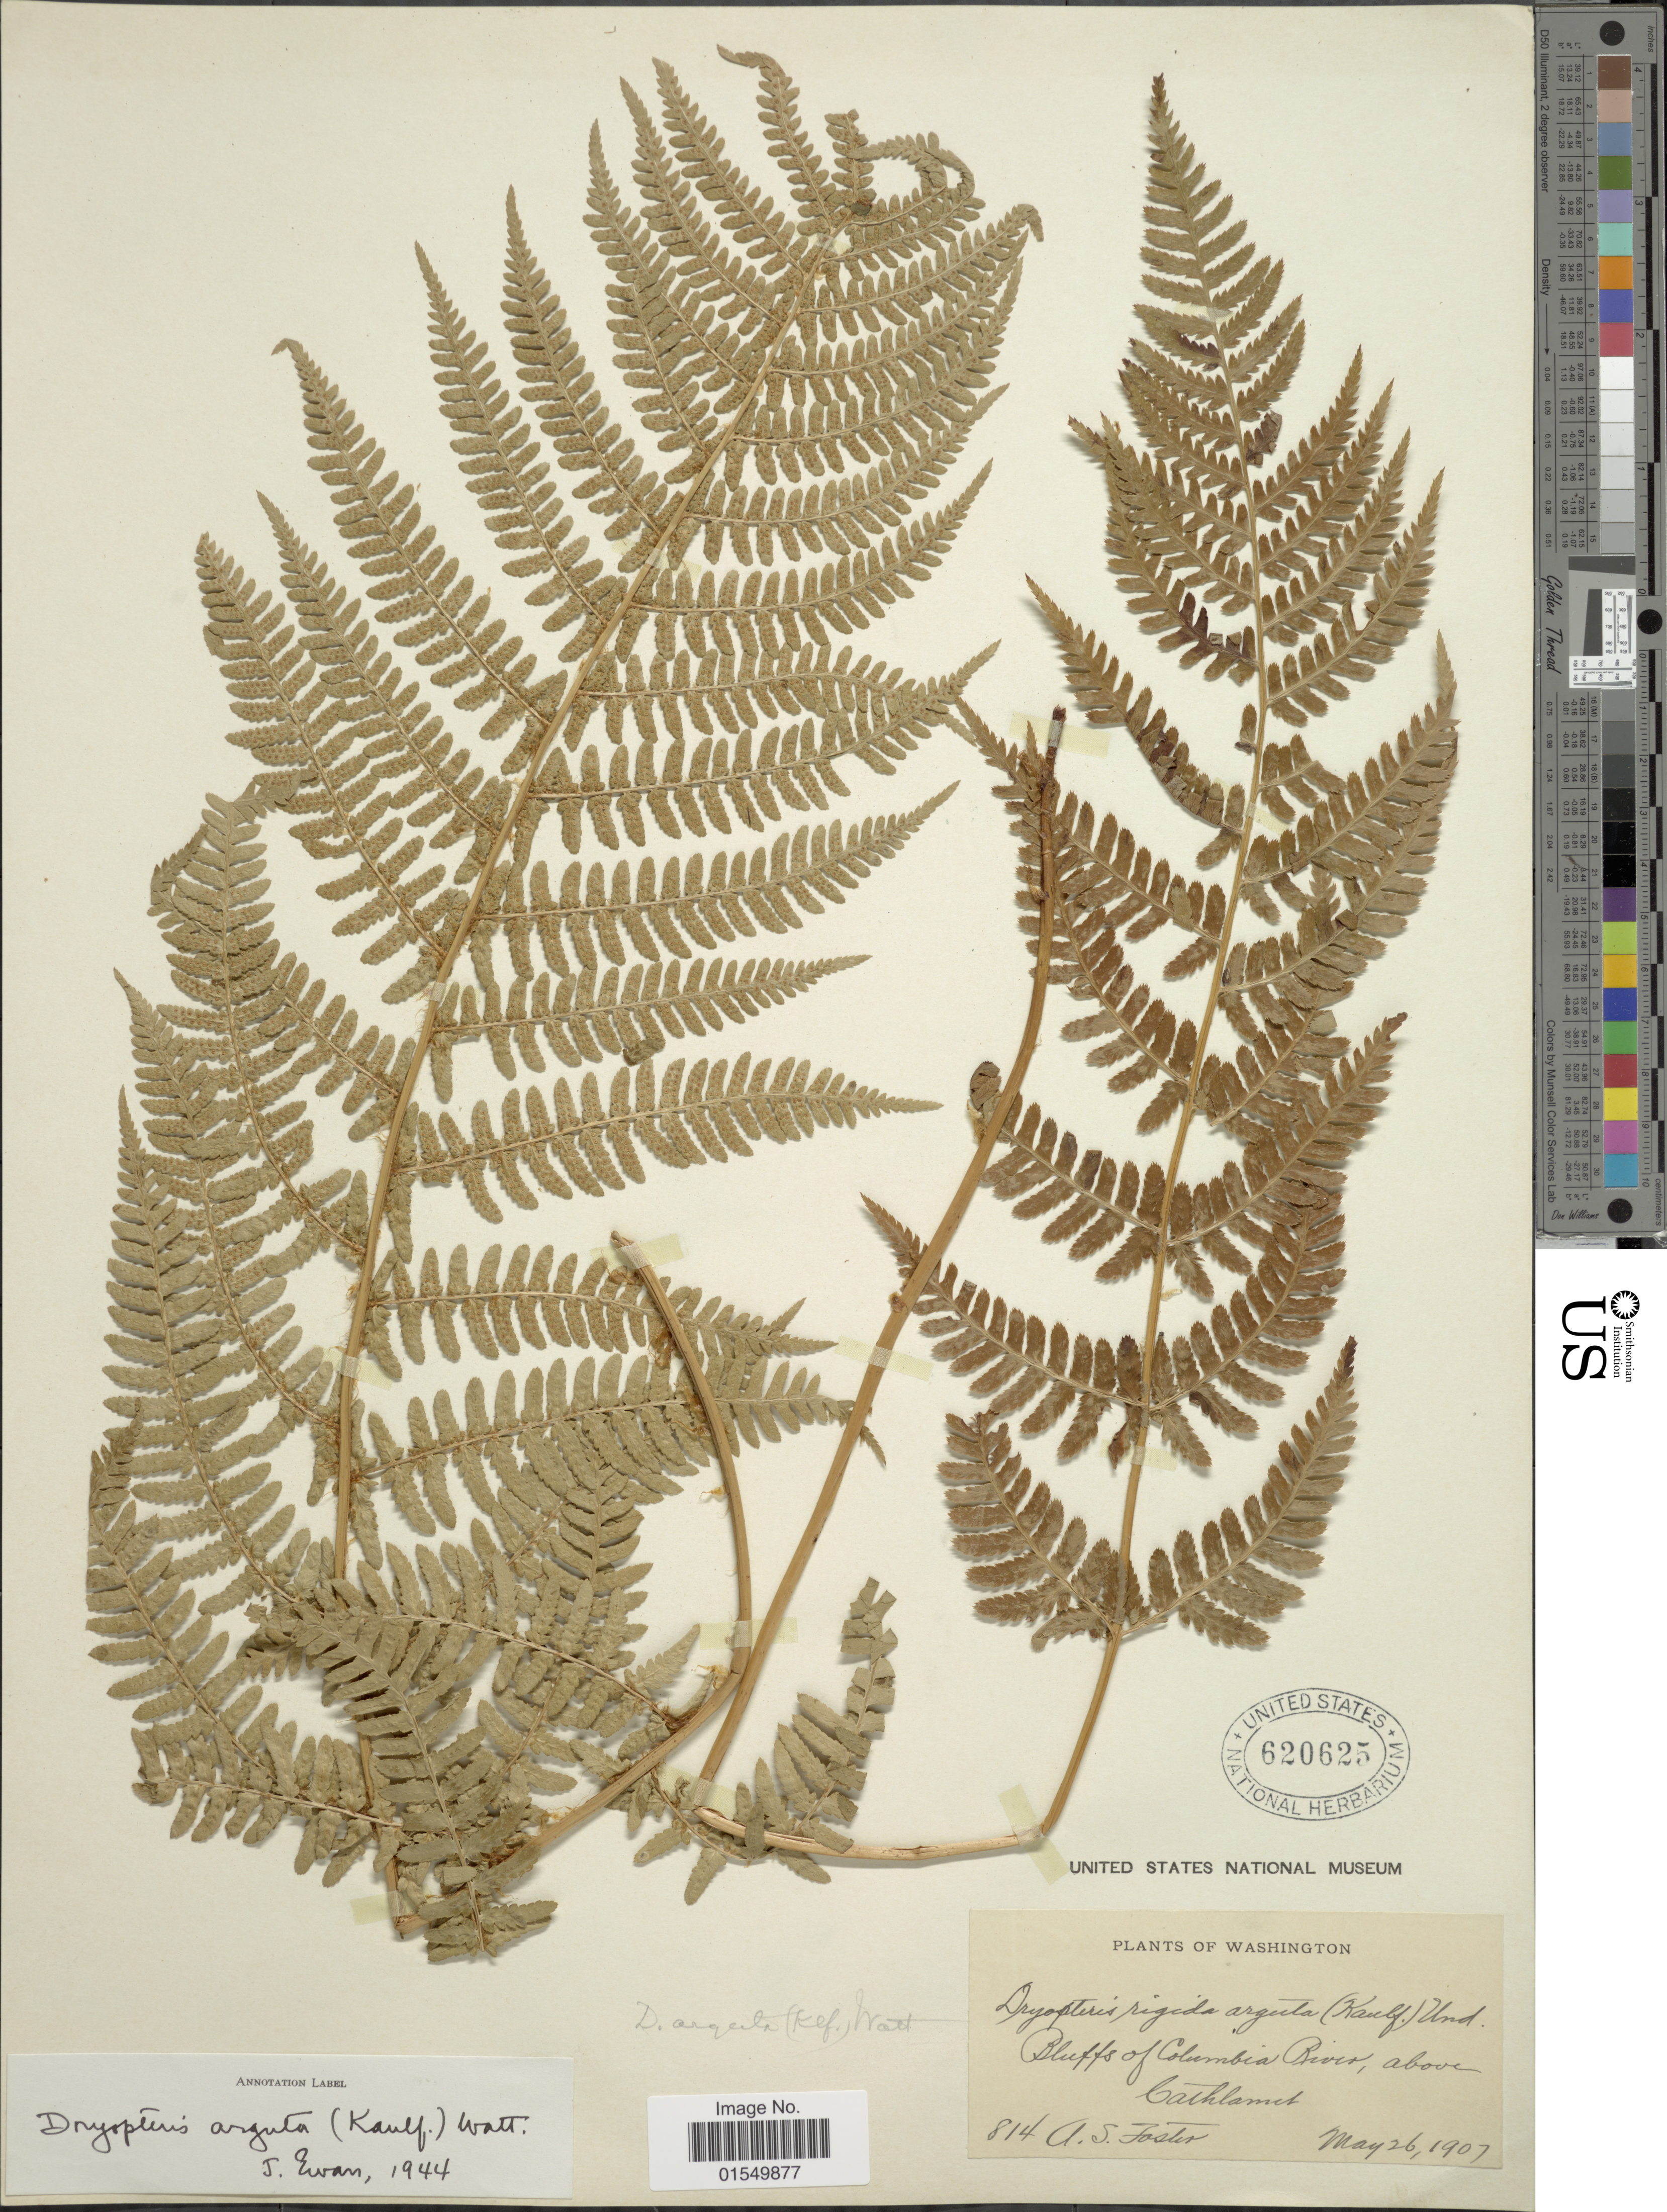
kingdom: Plantae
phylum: Tracheophyta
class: Polypodiopsida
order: Polypodiales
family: Dryopteridaceae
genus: Dryopteris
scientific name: Dryopteris arguta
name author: (Kaulf.) Maxon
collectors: A. S. Foster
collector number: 814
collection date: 1907-05-26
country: United States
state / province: Washington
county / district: Wahkiakum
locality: Bluffs of Columbia River, above Cathlamet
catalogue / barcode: US 620625